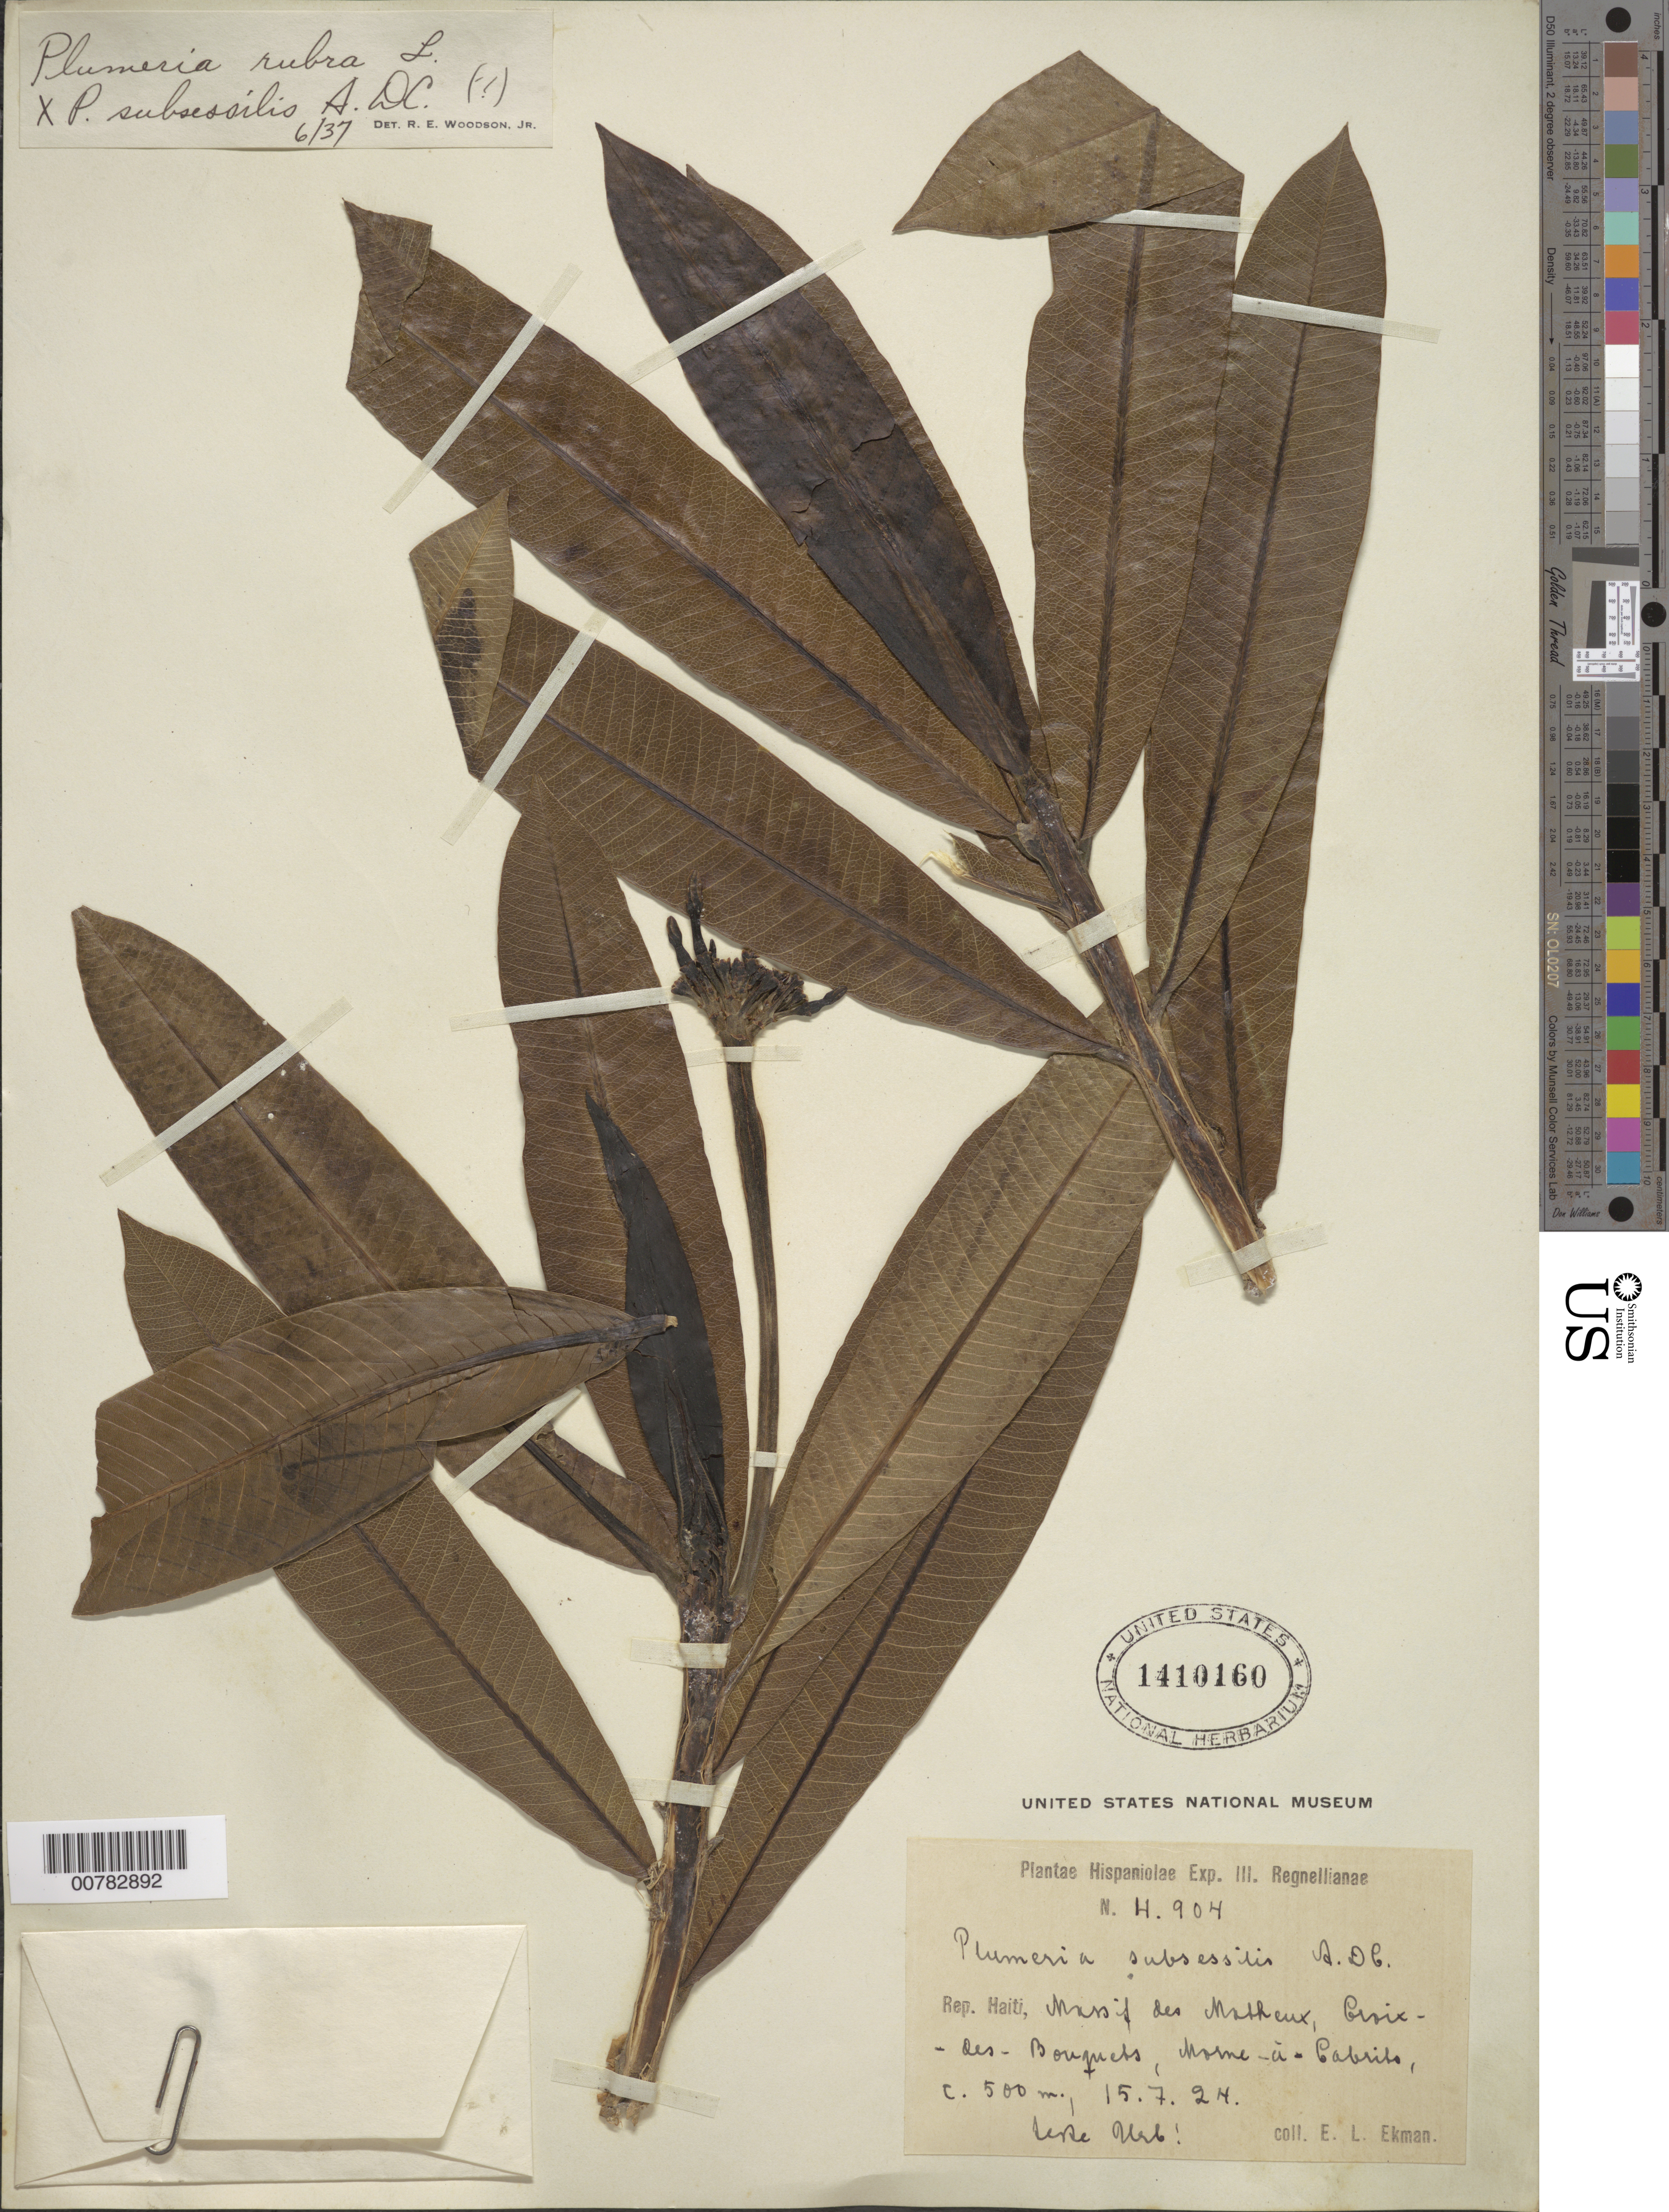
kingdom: Plantae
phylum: Tracheophyta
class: Magnoliopsida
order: Gentianales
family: Apocynaceae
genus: Plumeria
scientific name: Plumeria subsessilis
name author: A. DC.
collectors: E. L. Ekman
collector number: H 904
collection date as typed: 15 Jul 1924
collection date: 1924-07-15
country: Haiti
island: Hispaniola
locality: Massif des Matheux, Croix-des-Bouquets, Morne-à-Cabrits.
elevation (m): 500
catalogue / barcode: US 1410160